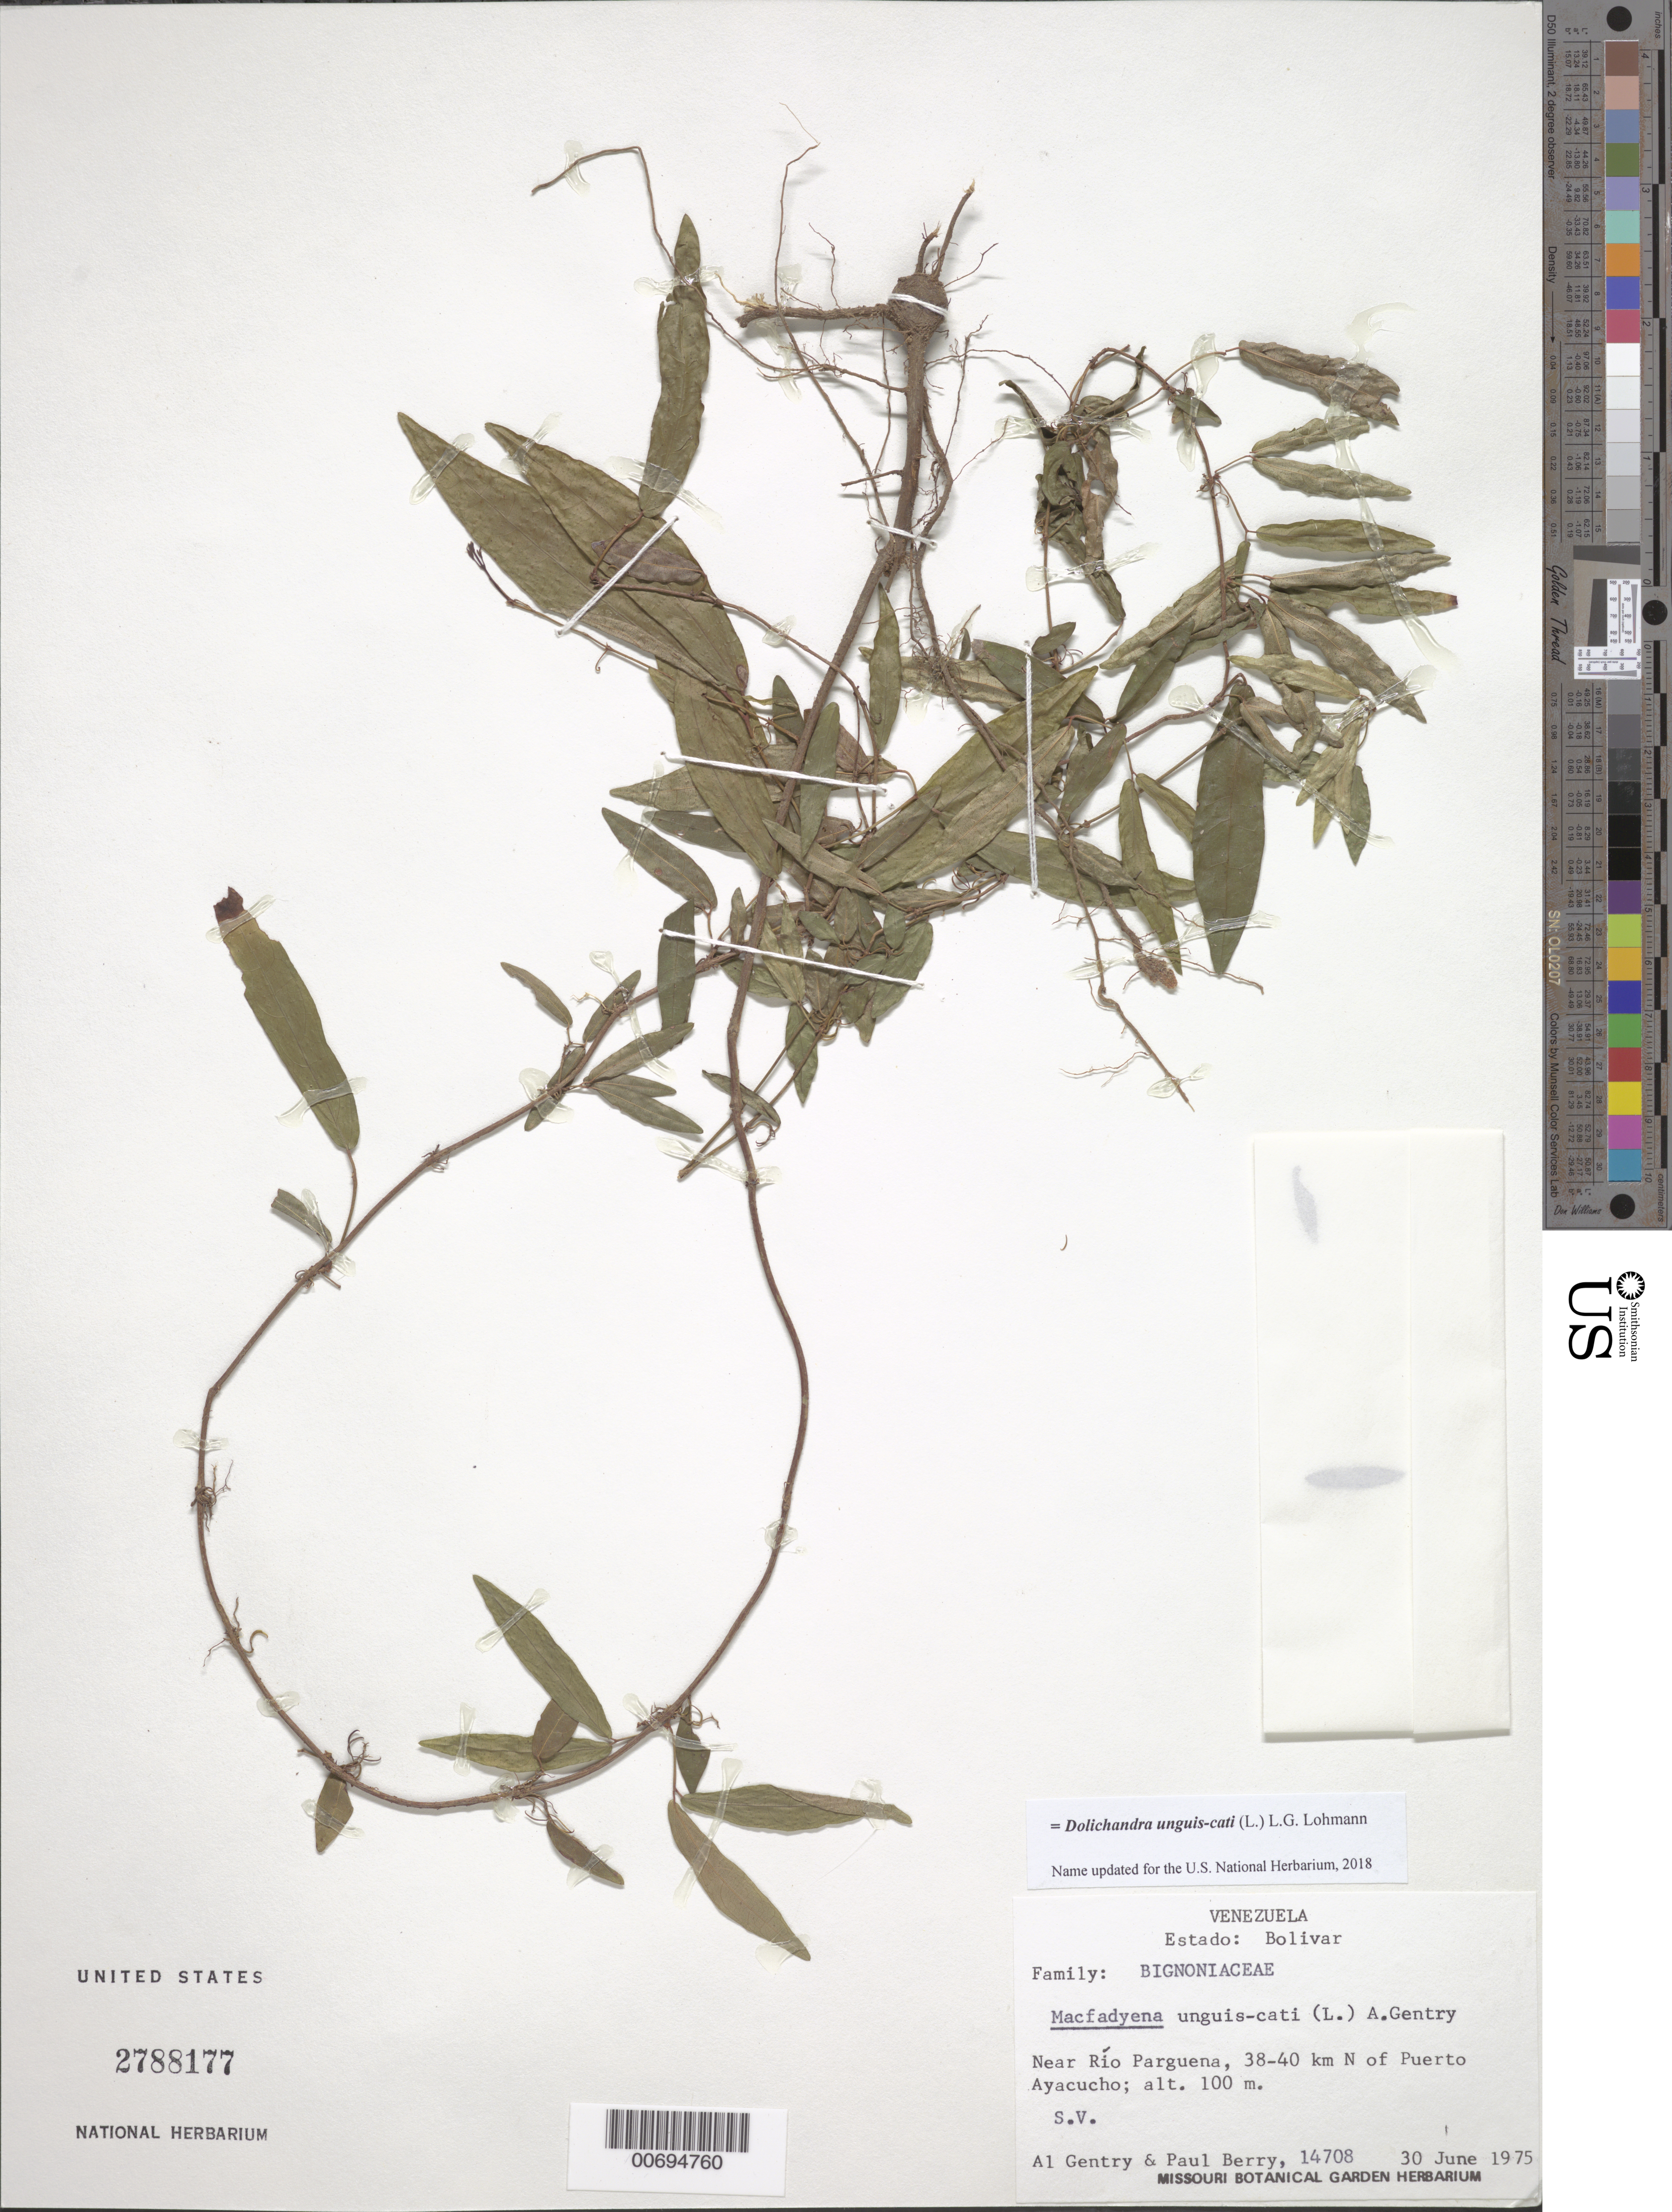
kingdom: Plantae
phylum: Tracheophyta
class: Magnoliopsida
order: Lamiales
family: Bignoniaceae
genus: Dolichandra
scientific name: Dolichandra unguis-cati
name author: (L.) L.G. Lohmann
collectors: A. H. Gentry & P. Berry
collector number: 14708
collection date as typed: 30-Jun-75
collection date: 1975-06-30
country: Venezuela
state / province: Amazonas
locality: Río Parguena, 38-40 km N of Puerto Ayacucho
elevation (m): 100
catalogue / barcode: US 2788177